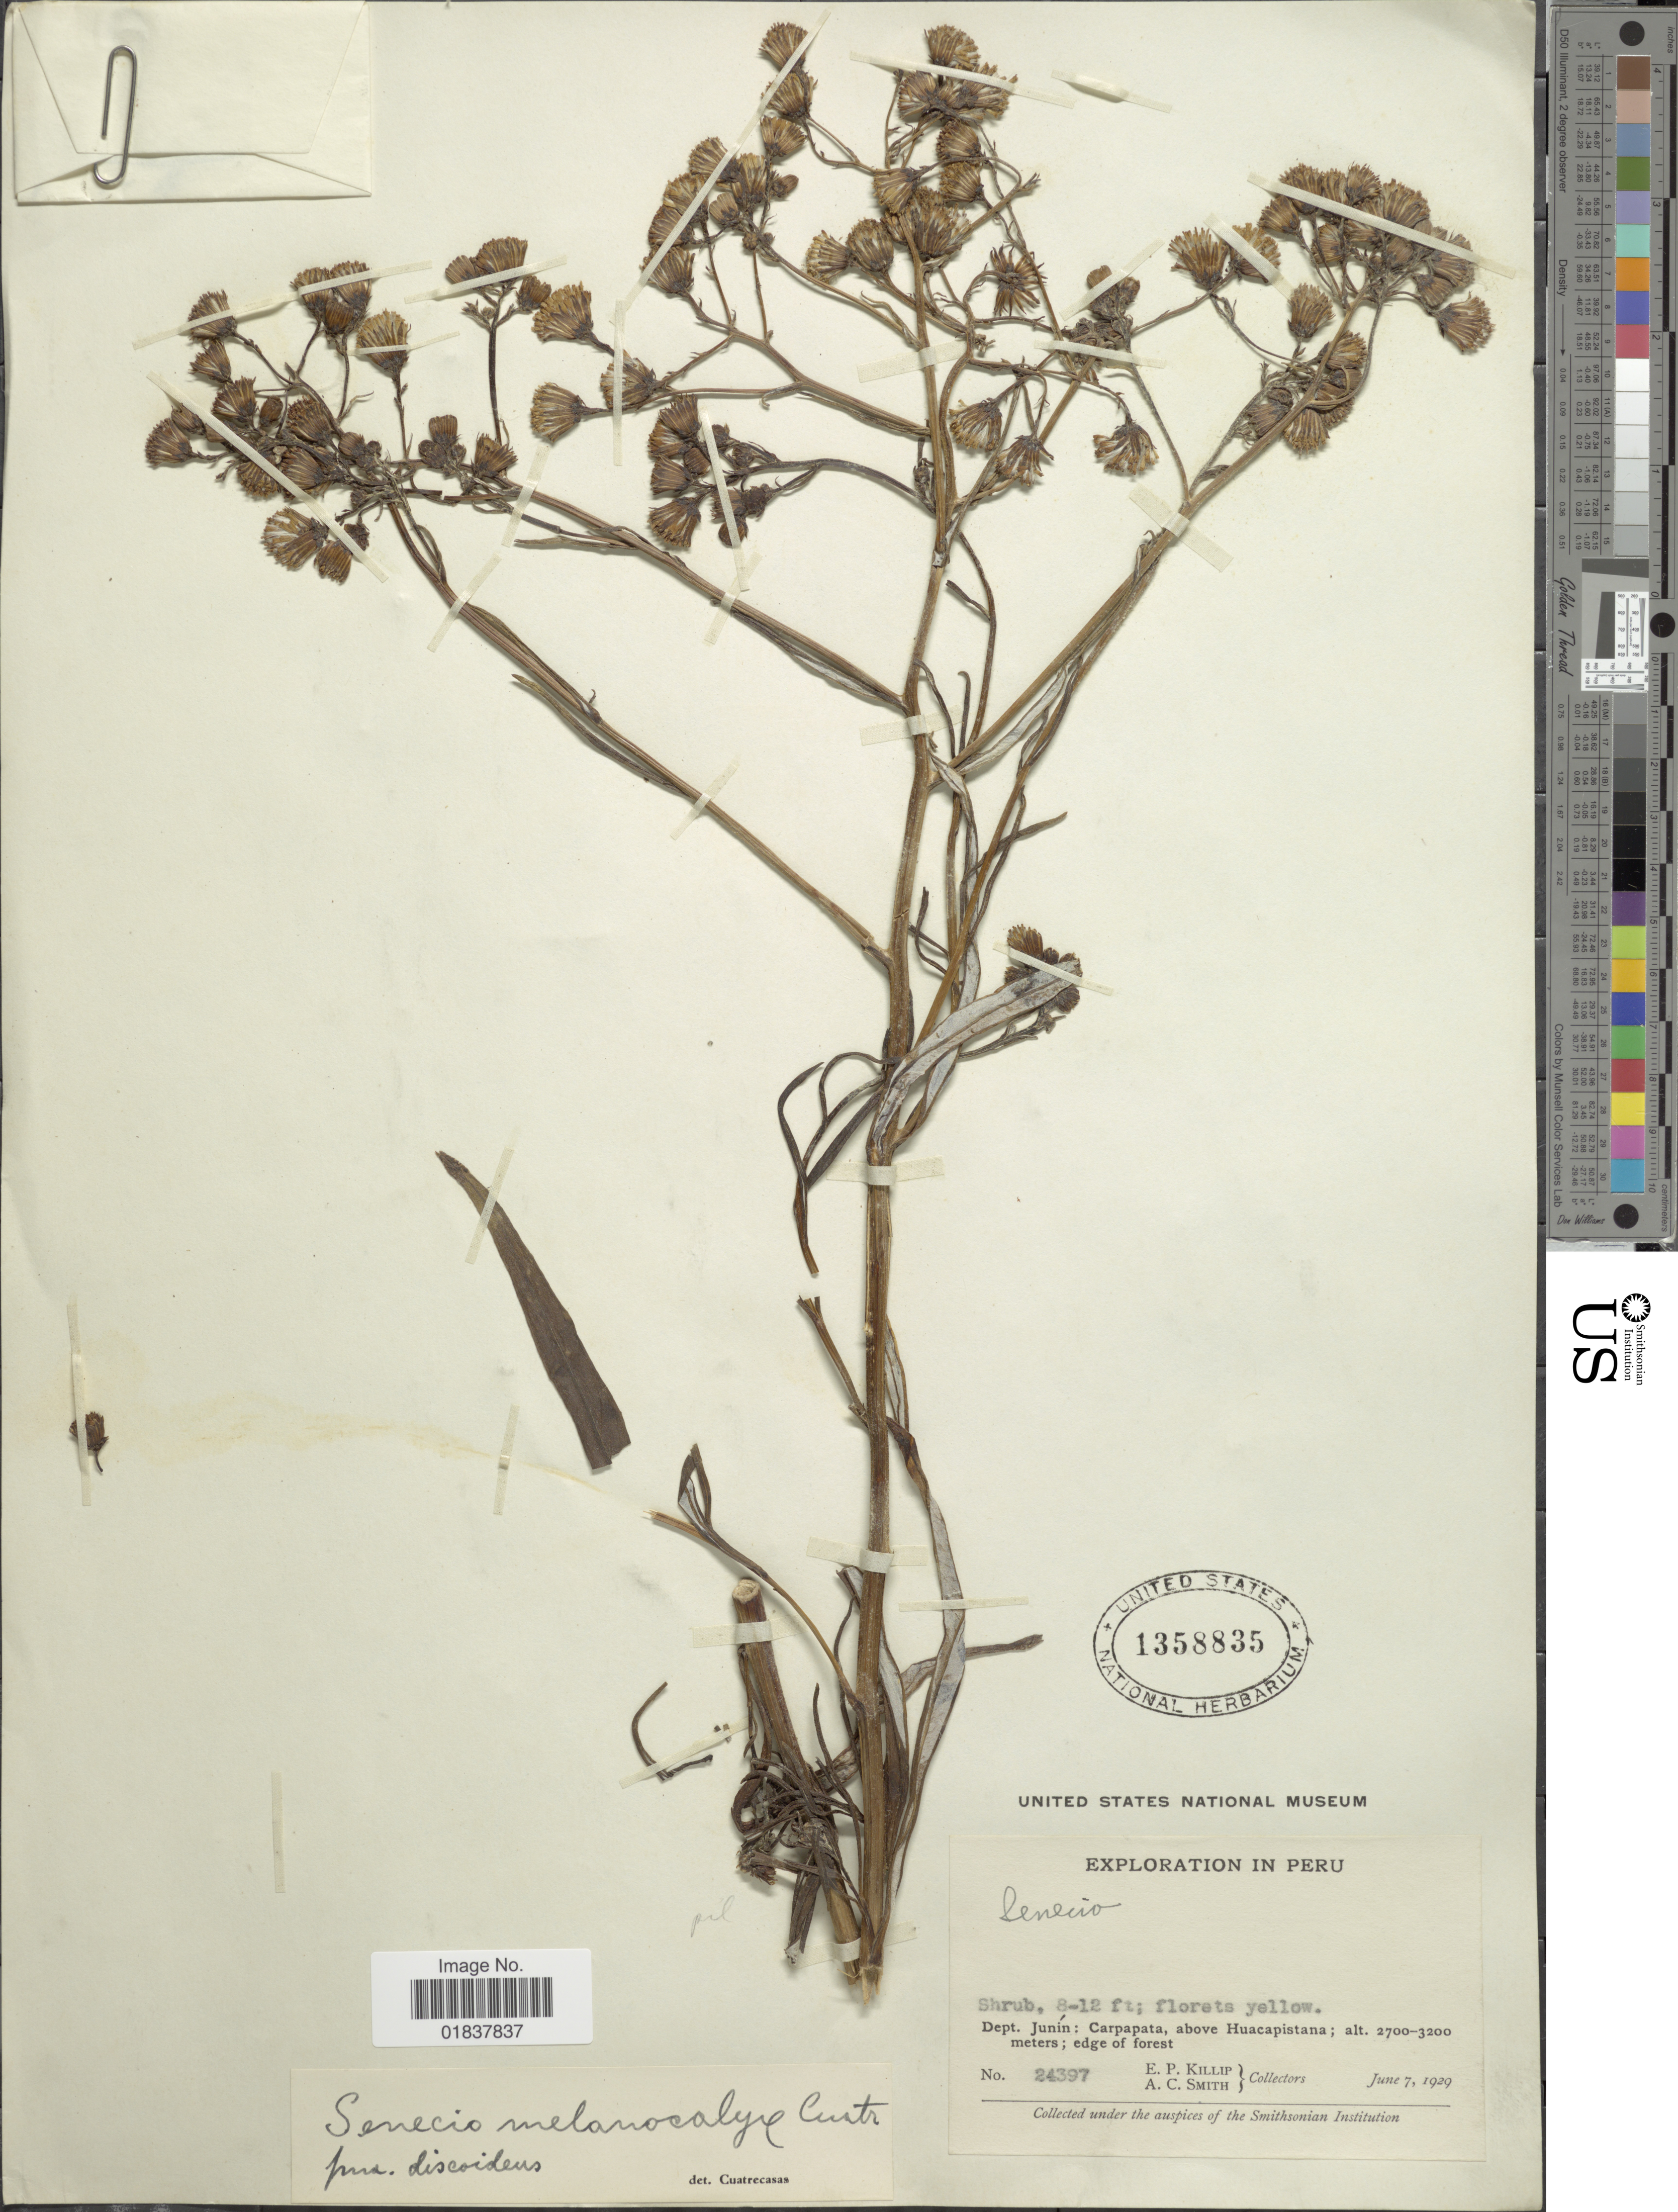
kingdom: Plantae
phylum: Tracheophyta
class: Magnoliopsida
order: Asterales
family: Asteraceae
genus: Senecio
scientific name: Senecio flaccidifolius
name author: Wedd.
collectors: E. P. Killip & A. C. Smith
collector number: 24397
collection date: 1929-06-07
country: Peru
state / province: Junín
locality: Carpapata, above Huacapistana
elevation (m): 2700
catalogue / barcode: US 1358835